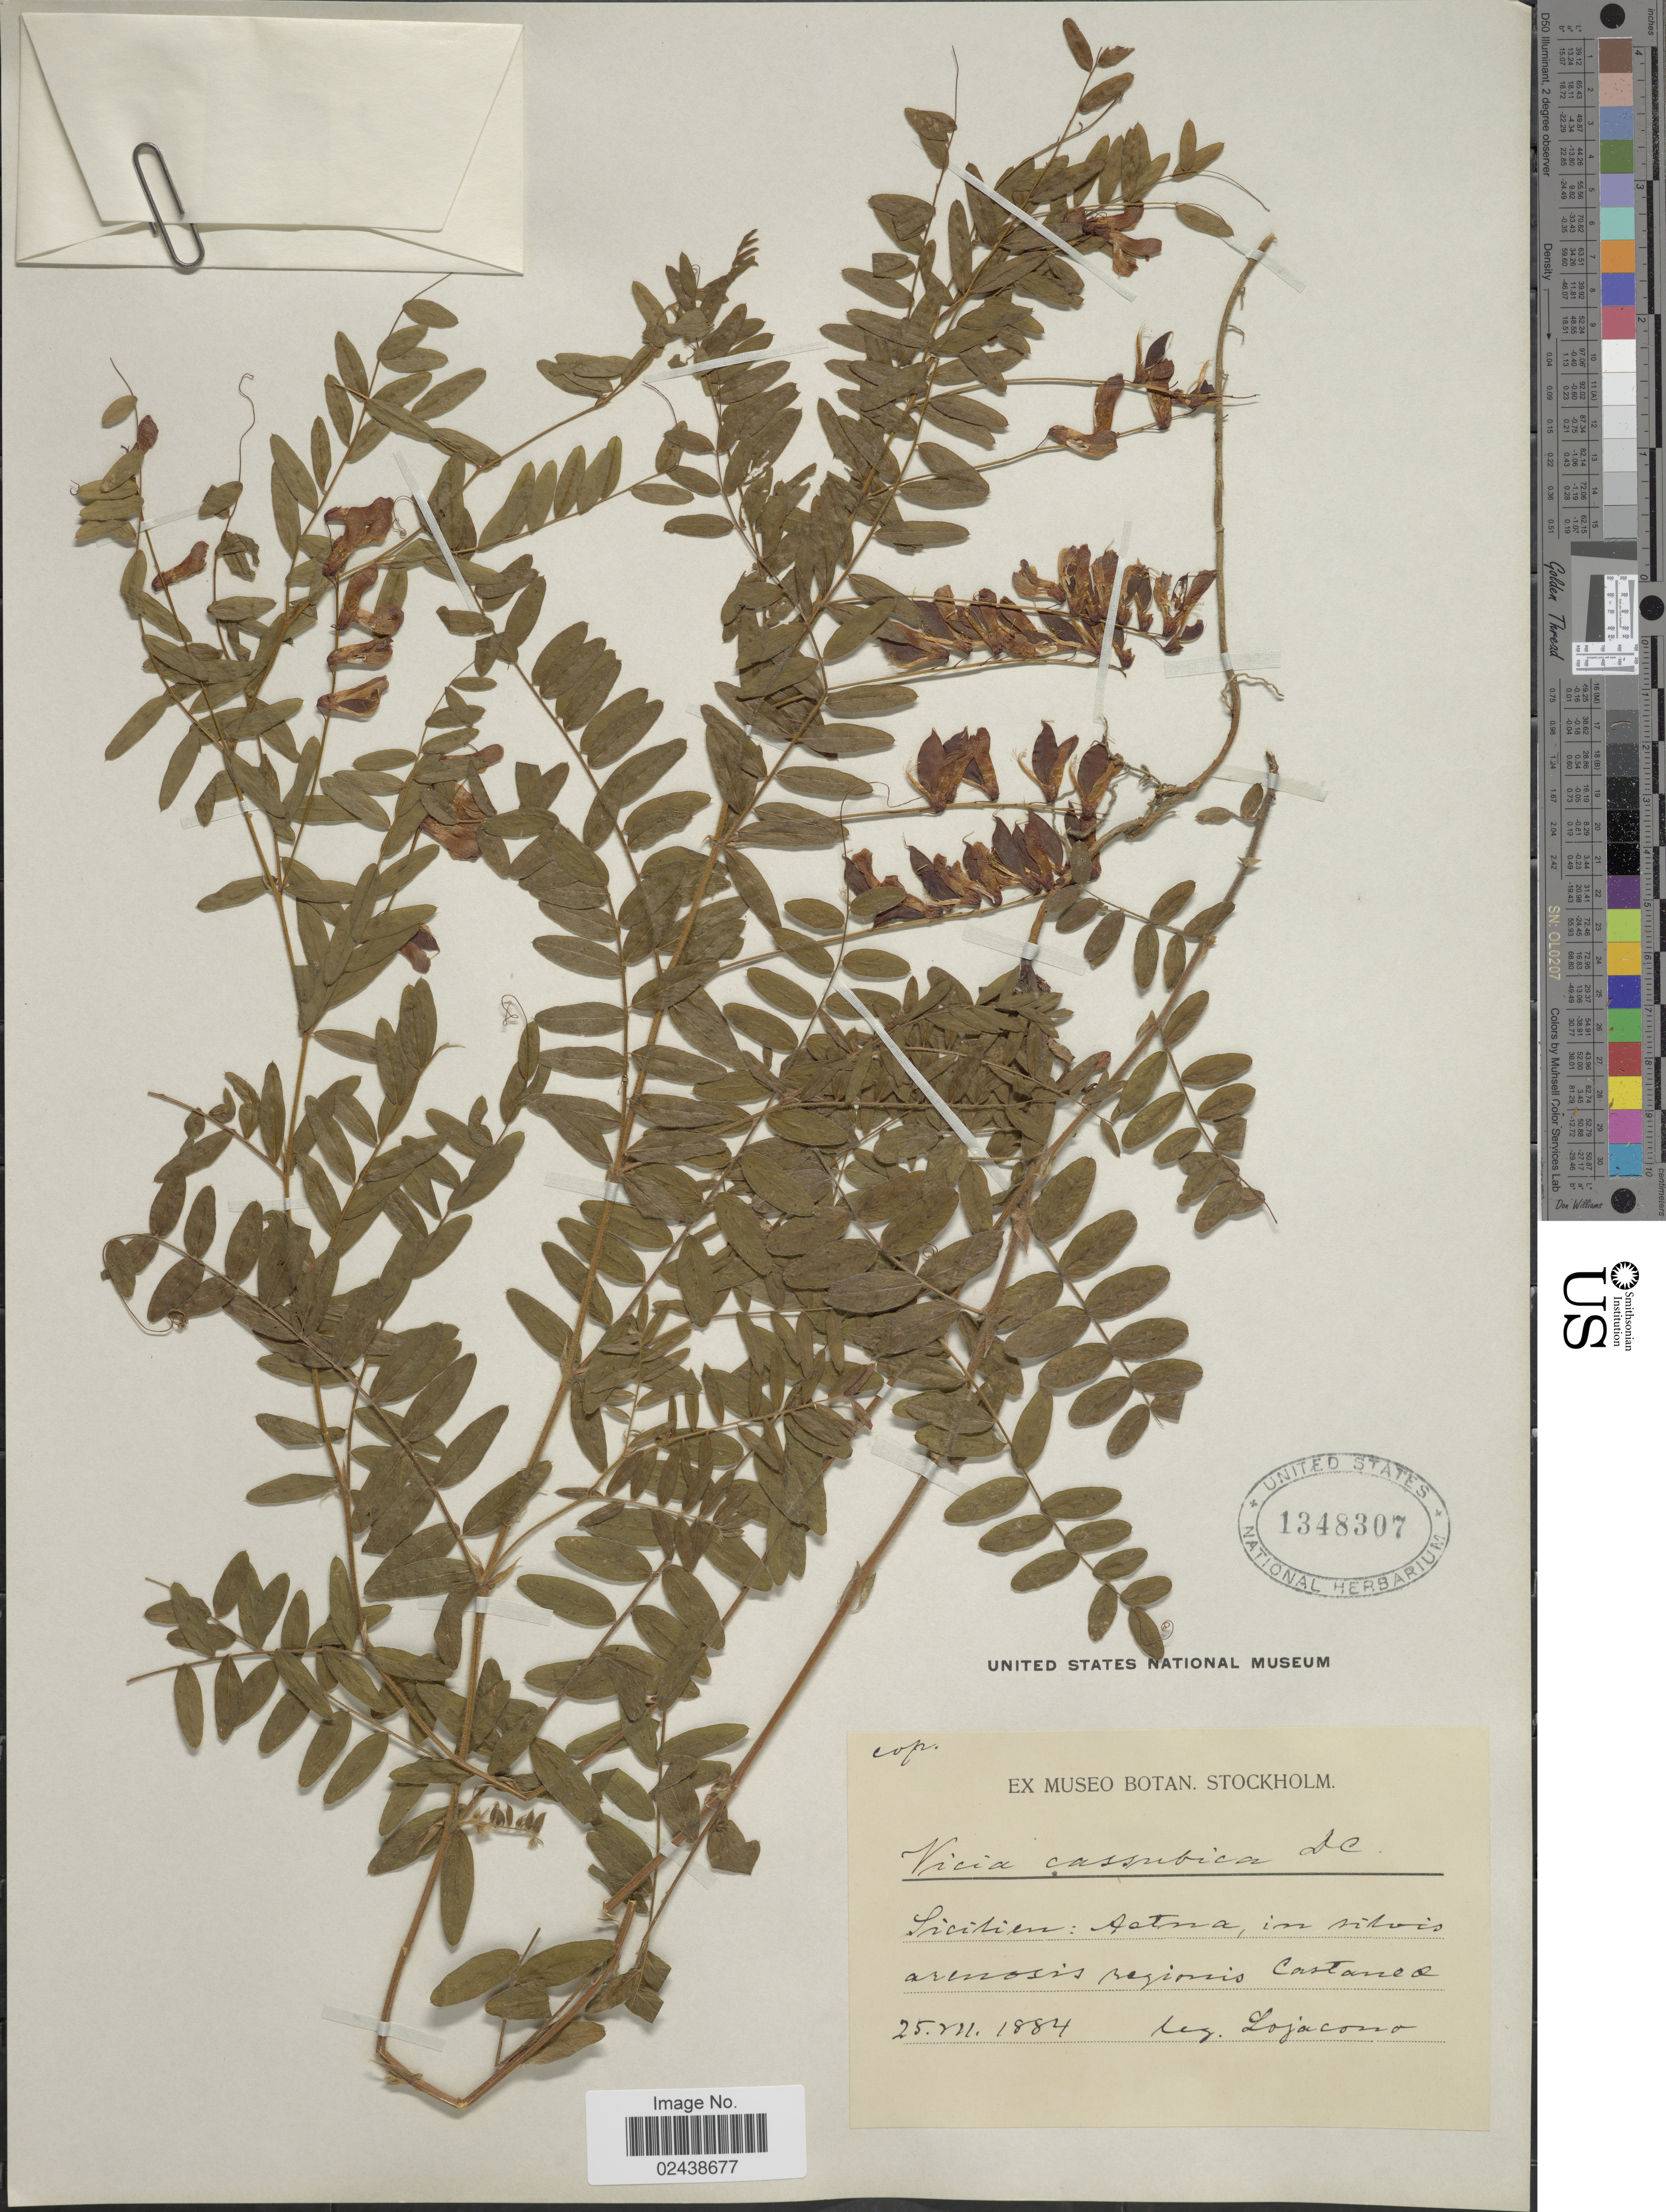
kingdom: Plantae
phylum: Tracheophyta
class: Magnoliopsida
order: Fabales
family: Fabaceae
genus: Vicia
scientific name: Vicia cassubica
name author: L.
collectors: Lojacono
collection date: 1884-07-25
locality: Sicilien: Astna, in silvis arenosis regionis Castanca [interpreted].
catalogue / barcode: US 1348307